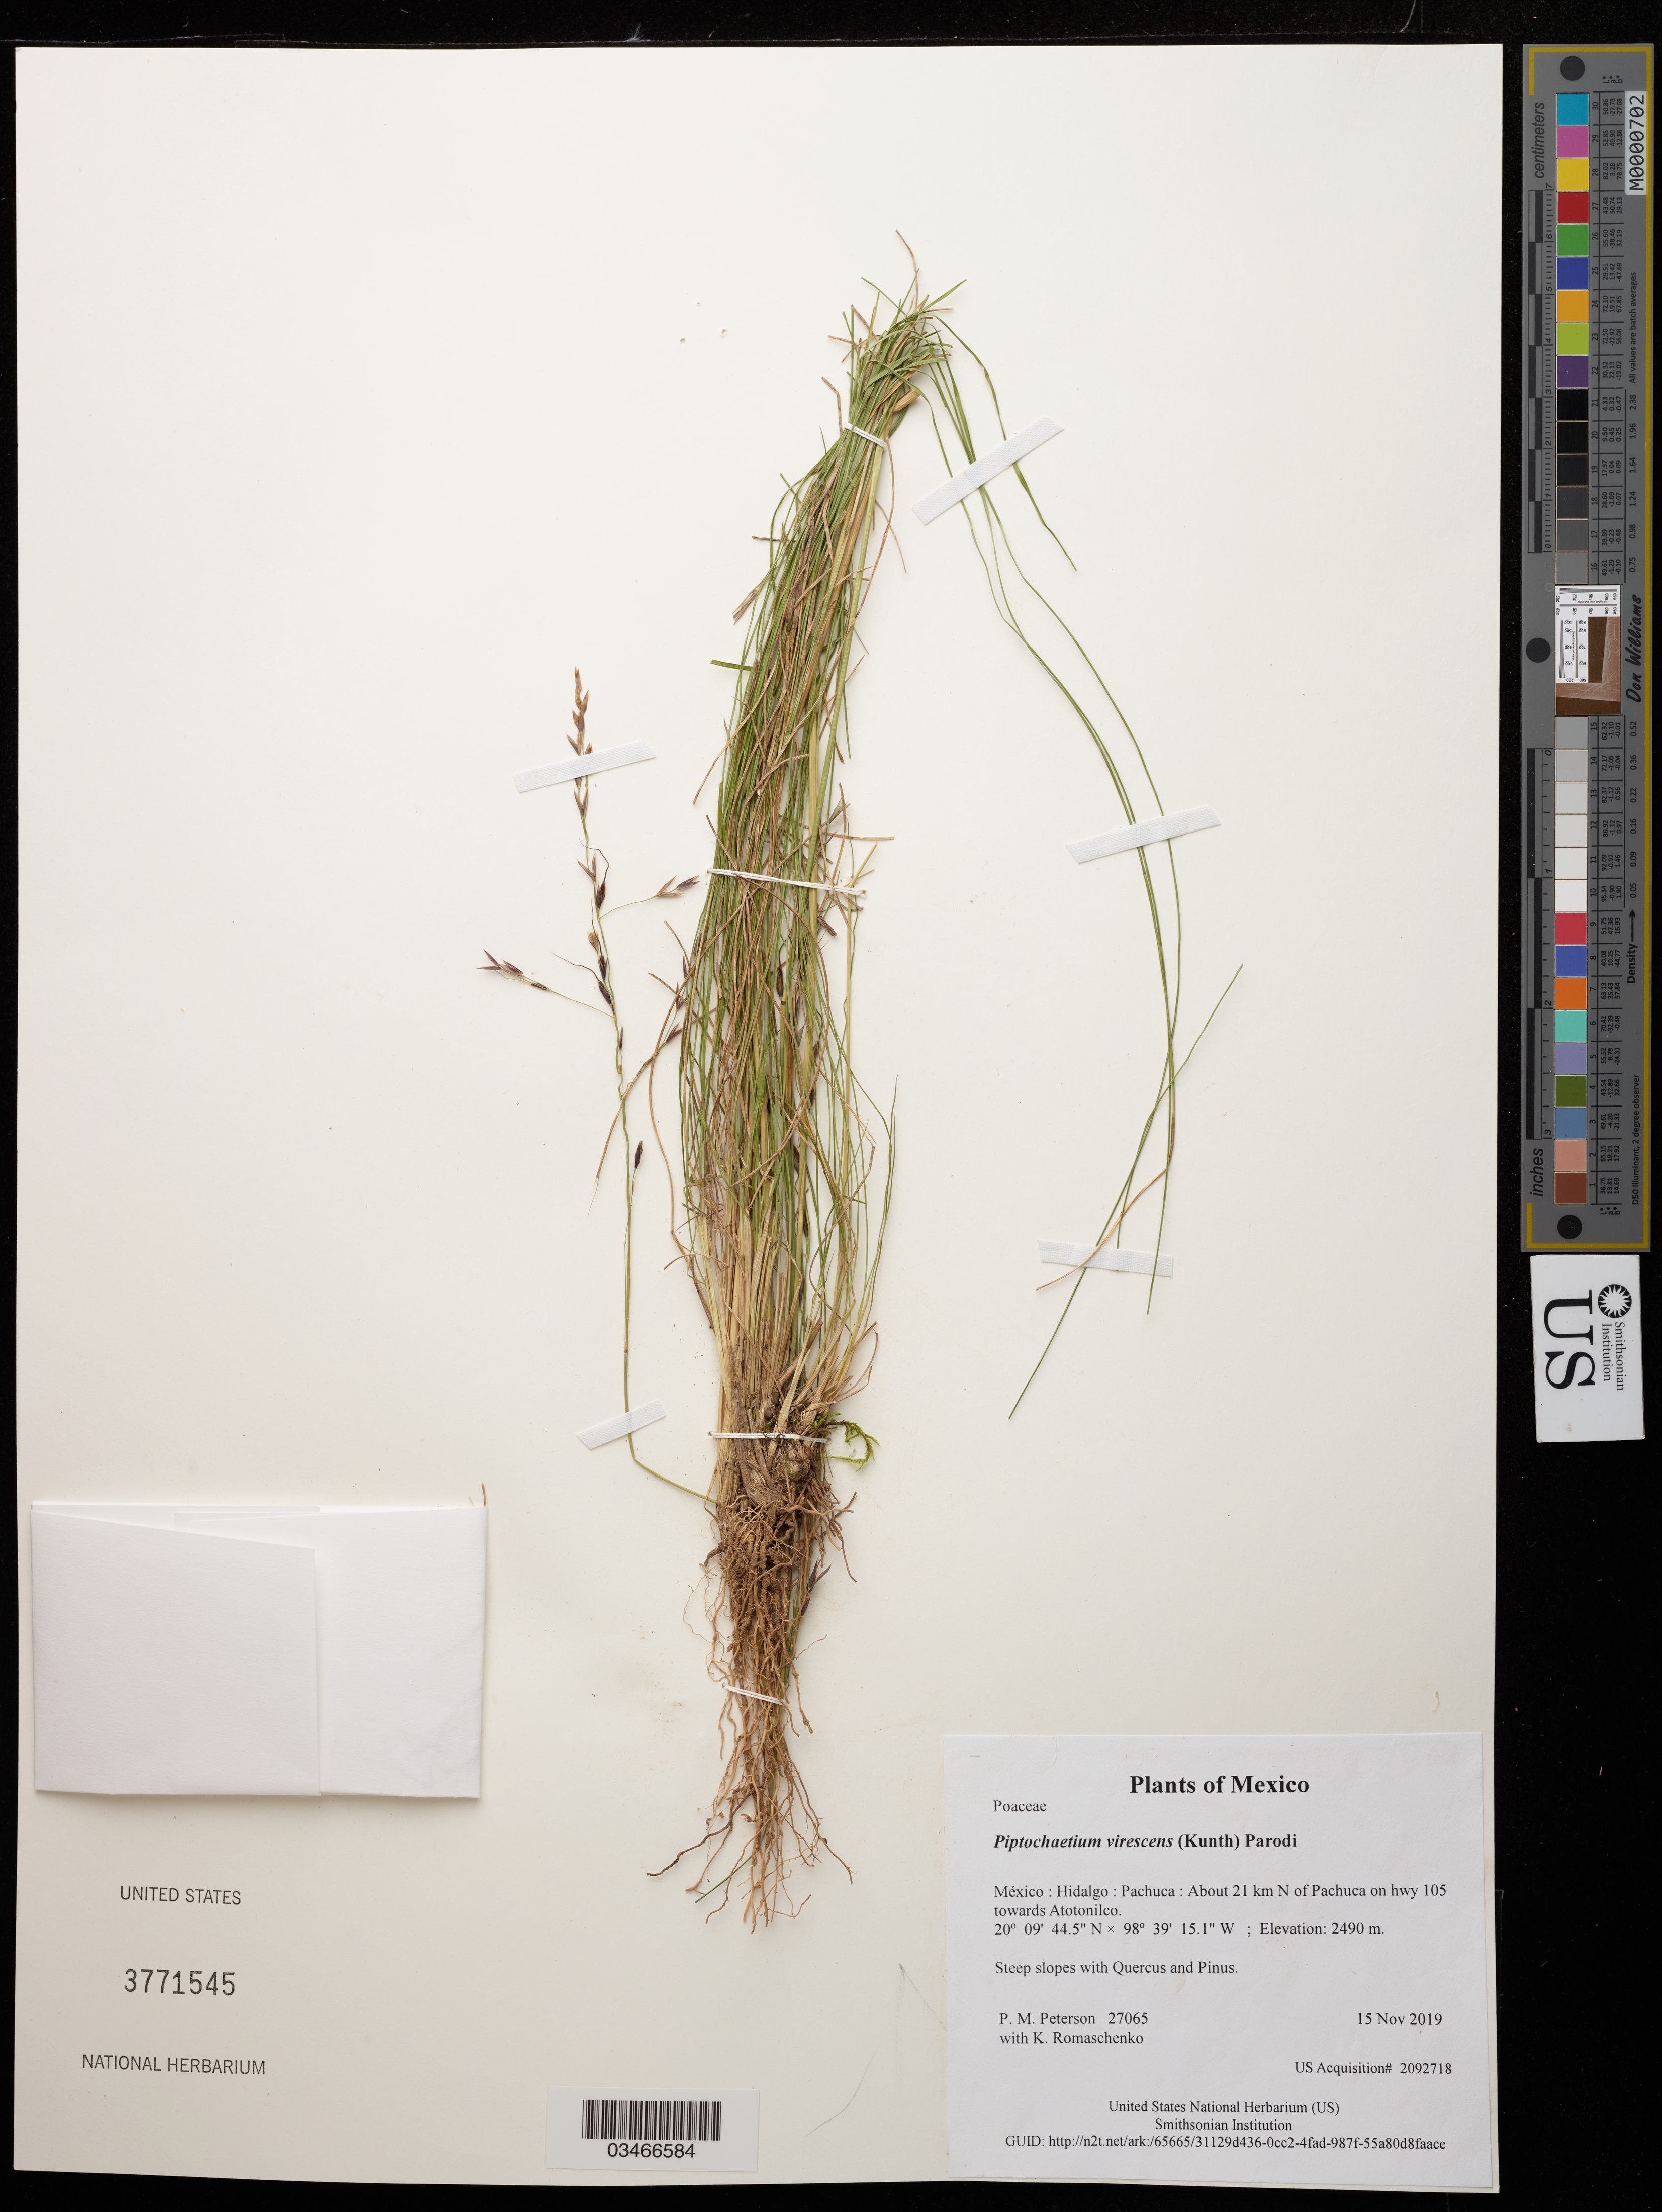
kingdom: Plantae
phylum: Tracheophyta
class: Liliopsida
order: Poales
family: Poaceae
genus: Piptochaetium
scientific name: Piptochaetium virescens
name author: (Kunth) Parodi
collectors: P. M. Peterson & K. Romaschenko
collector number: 27065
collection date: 2019-11-15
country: México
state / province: Hidalgo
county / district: Pachuca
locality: About 21 km N of Pachuca on hwy 105 towards Atotonilco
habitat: Steep slopes with Quercus and Pinus.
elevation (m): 2490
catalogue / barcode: US 3771545